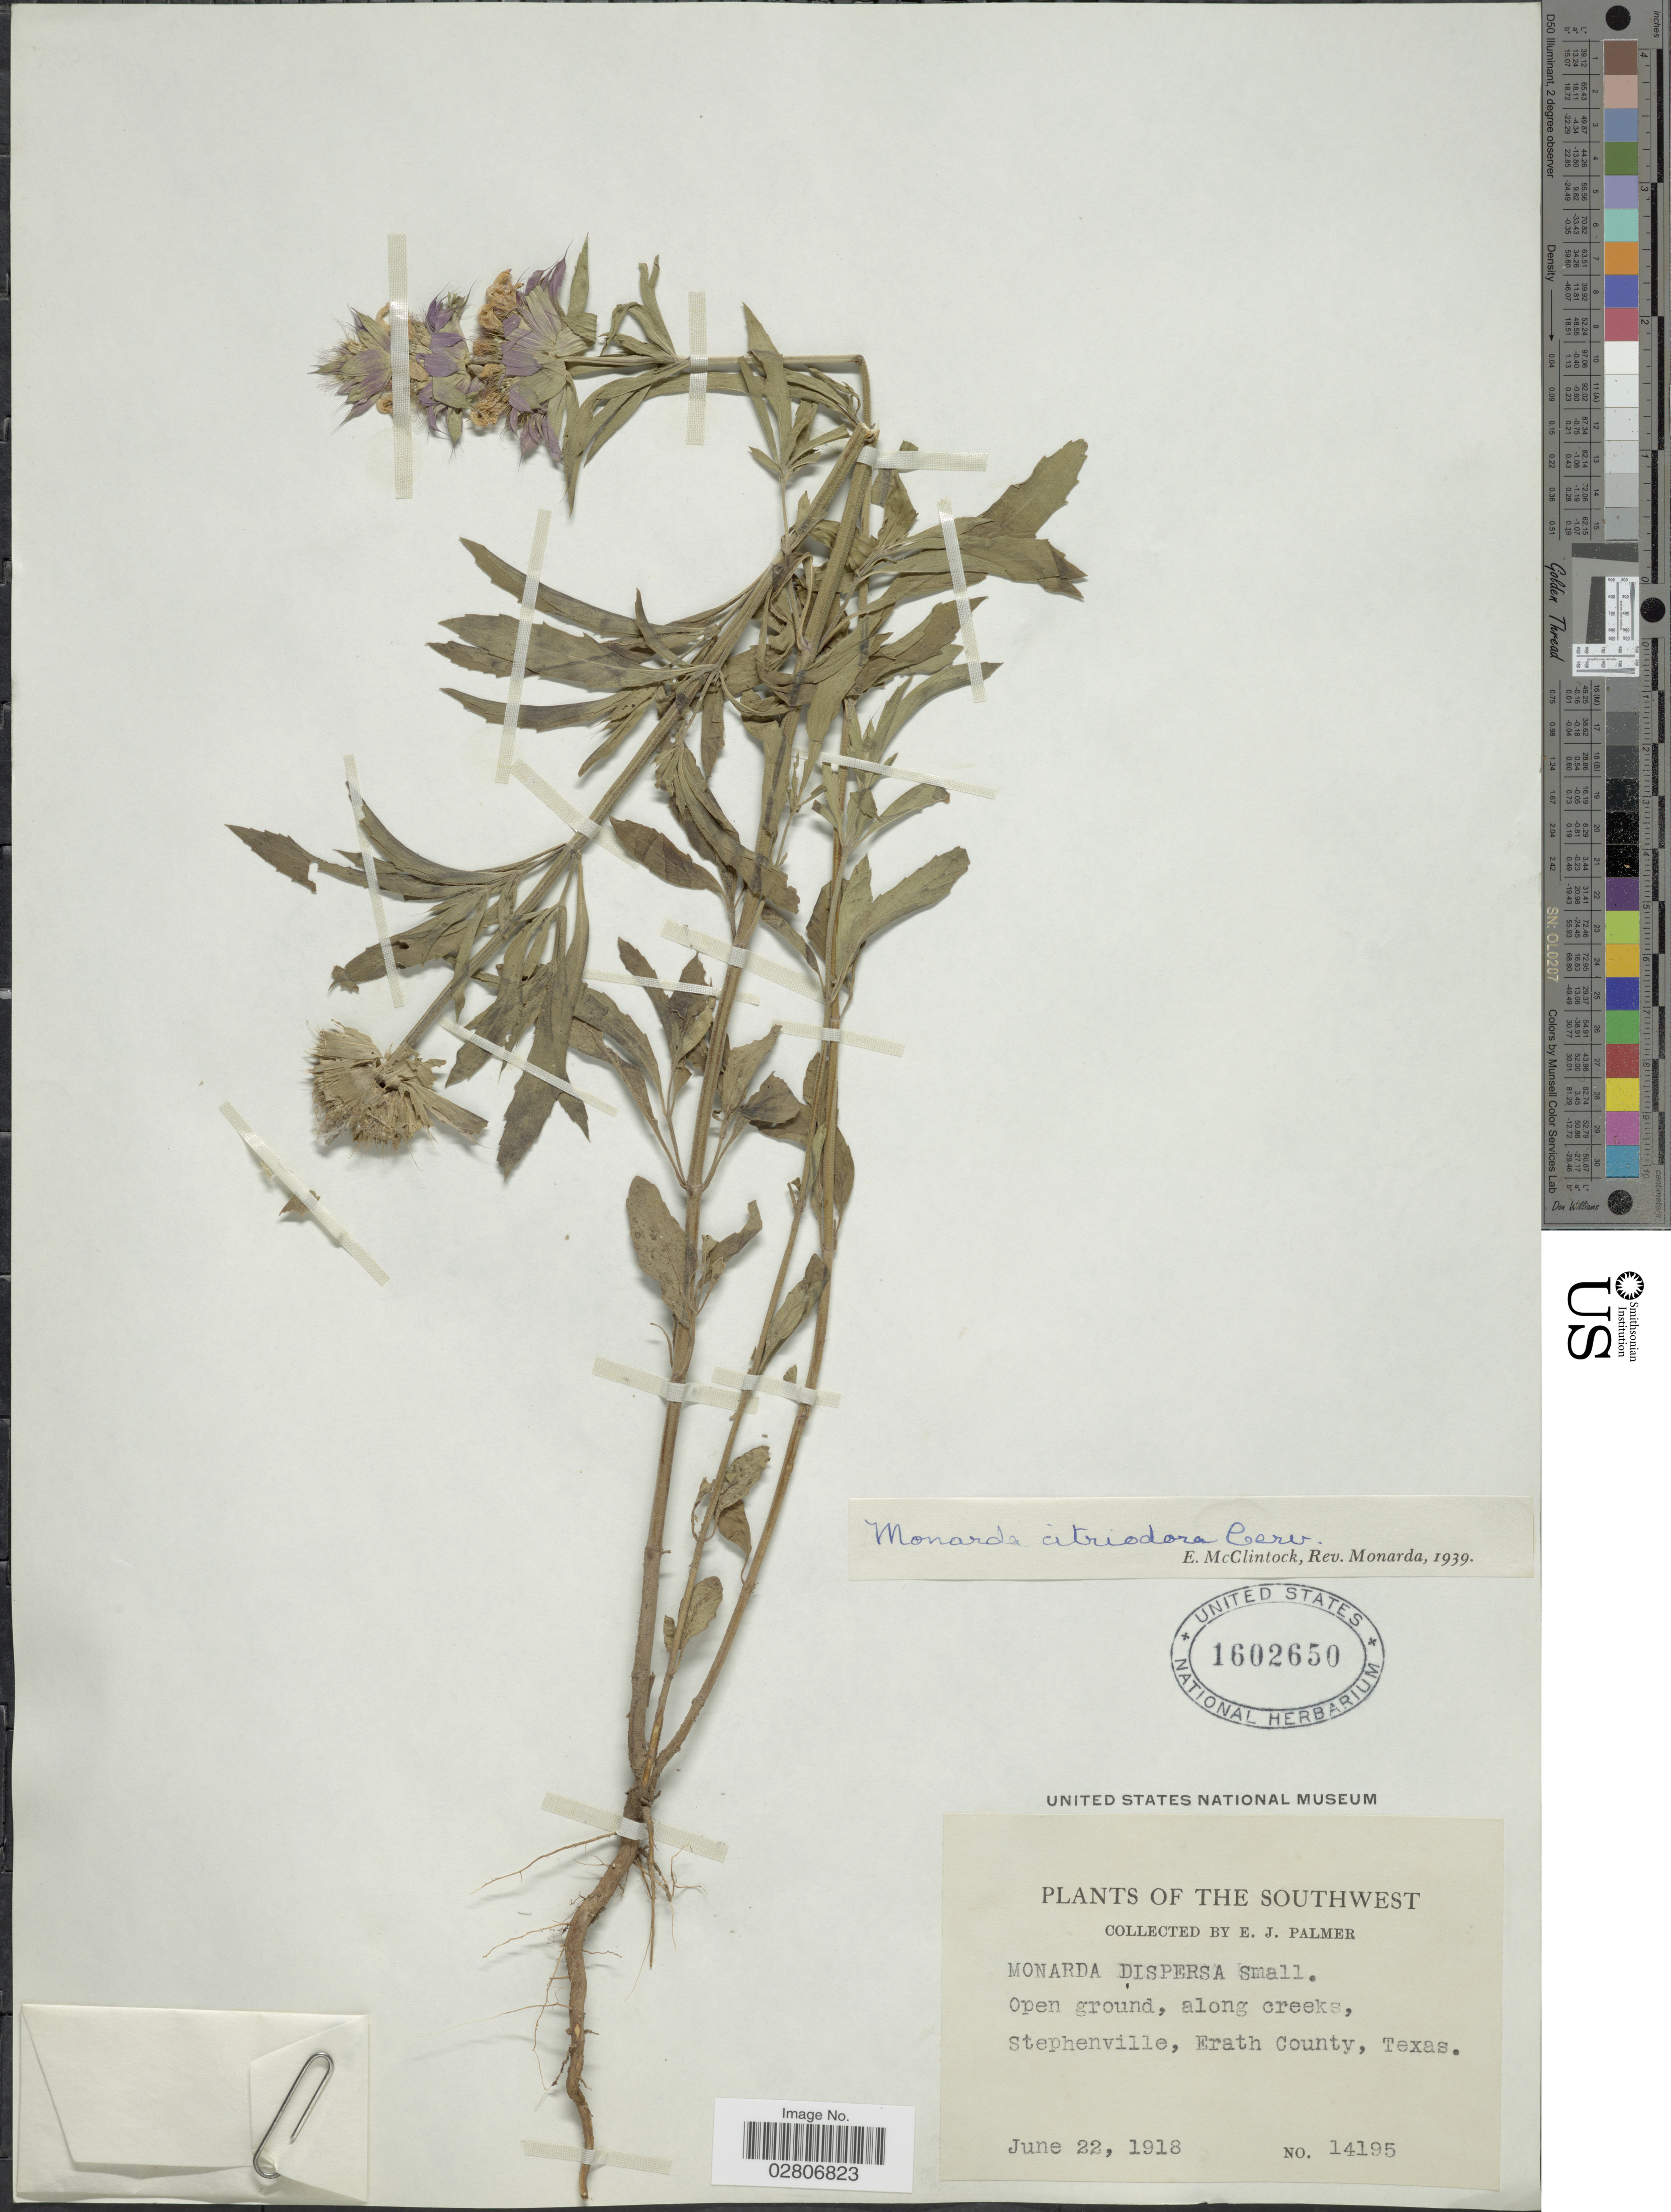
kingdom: Plantae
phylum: Tracheophyta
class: Magnoliopsida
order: Lamiales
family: Lamiaceae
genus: Monarda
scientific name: Monarda citriodora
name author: Cerv. ex Lag.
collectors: E. J. Palmer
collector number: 14195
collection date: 1918-06-22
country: United States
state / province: Texas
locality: Southwest. Open ground, along creeks, Stephenville, Erath County.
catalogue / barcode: US 1602650